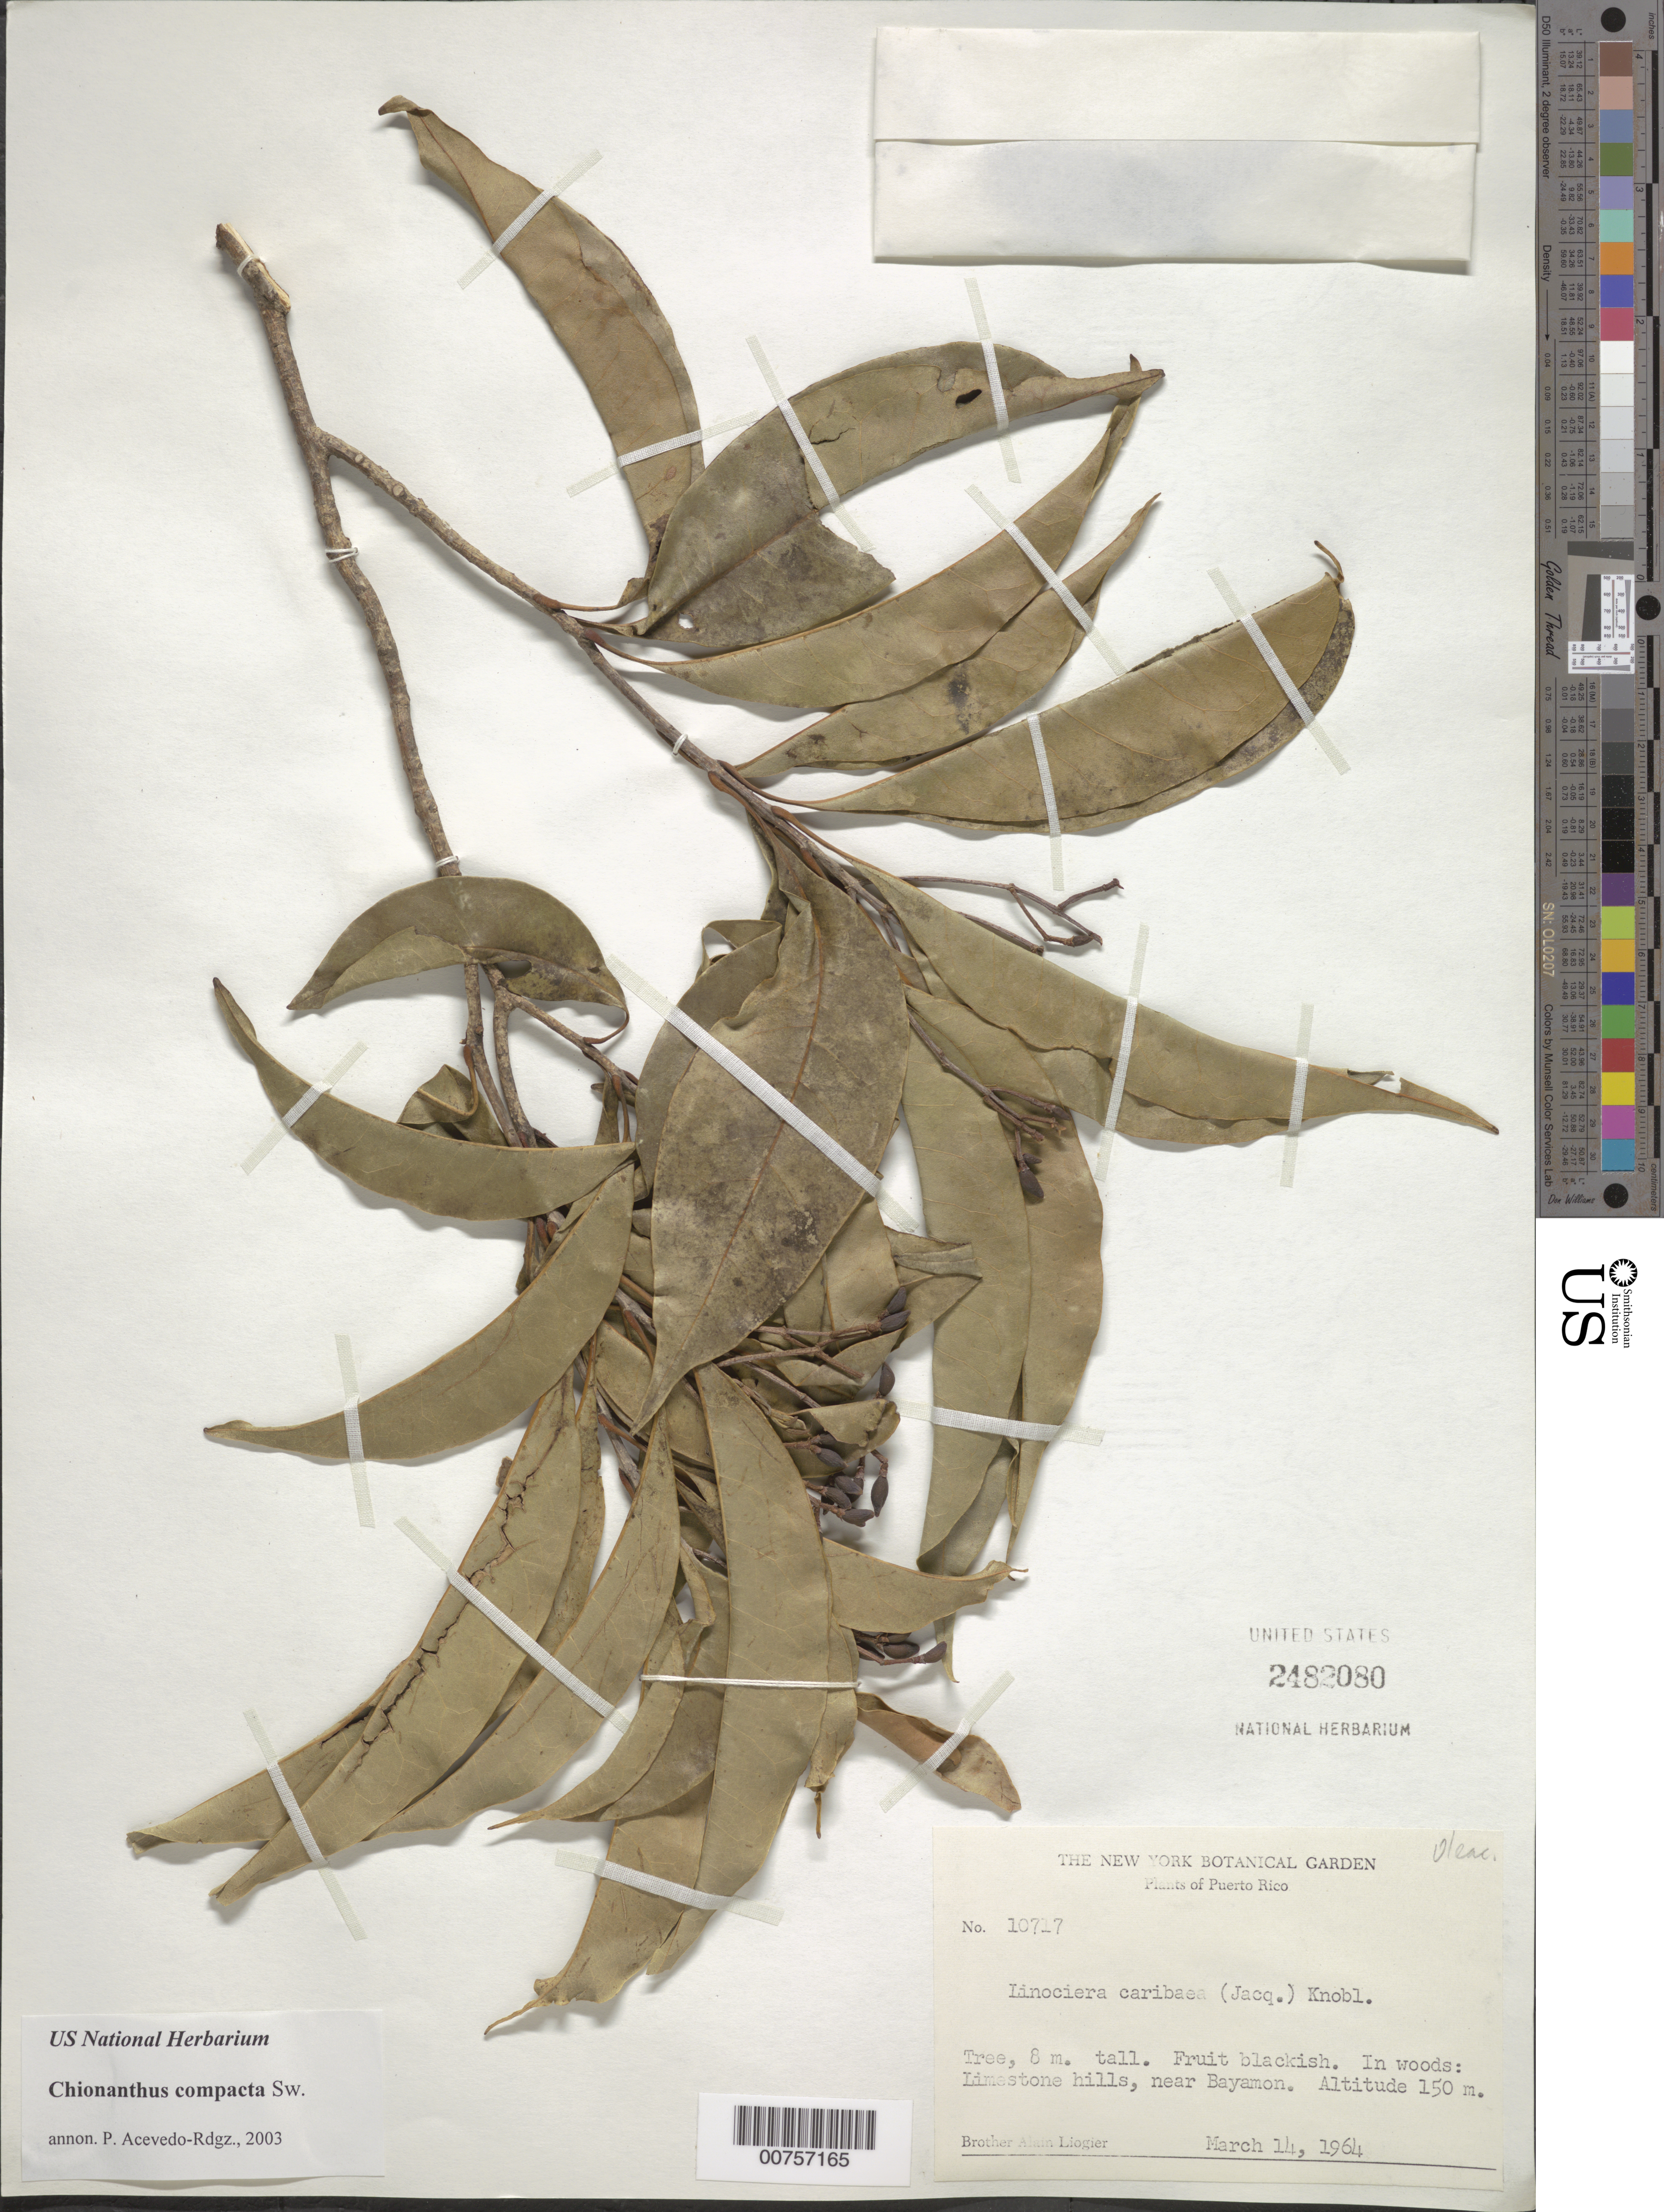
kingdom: Plantae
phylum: Tracheophyta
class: Magnoliopsida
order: Lamiales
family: Oleaceae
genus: Chionanthus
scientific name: Chionanthus compactus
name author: Sw.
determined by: Acevedo-Rodríguez, P., (BOT), Smithsonian Institution - National Museum of Natural History (UNITED STATES)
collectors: A. H. Liogier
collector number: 10717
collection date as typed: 14 Mar 1964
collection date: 1964-03-14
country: Puerto Rico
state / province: Bayamón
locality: Limestone hills, near Bayamón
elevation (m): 150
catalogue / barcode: US 2482080